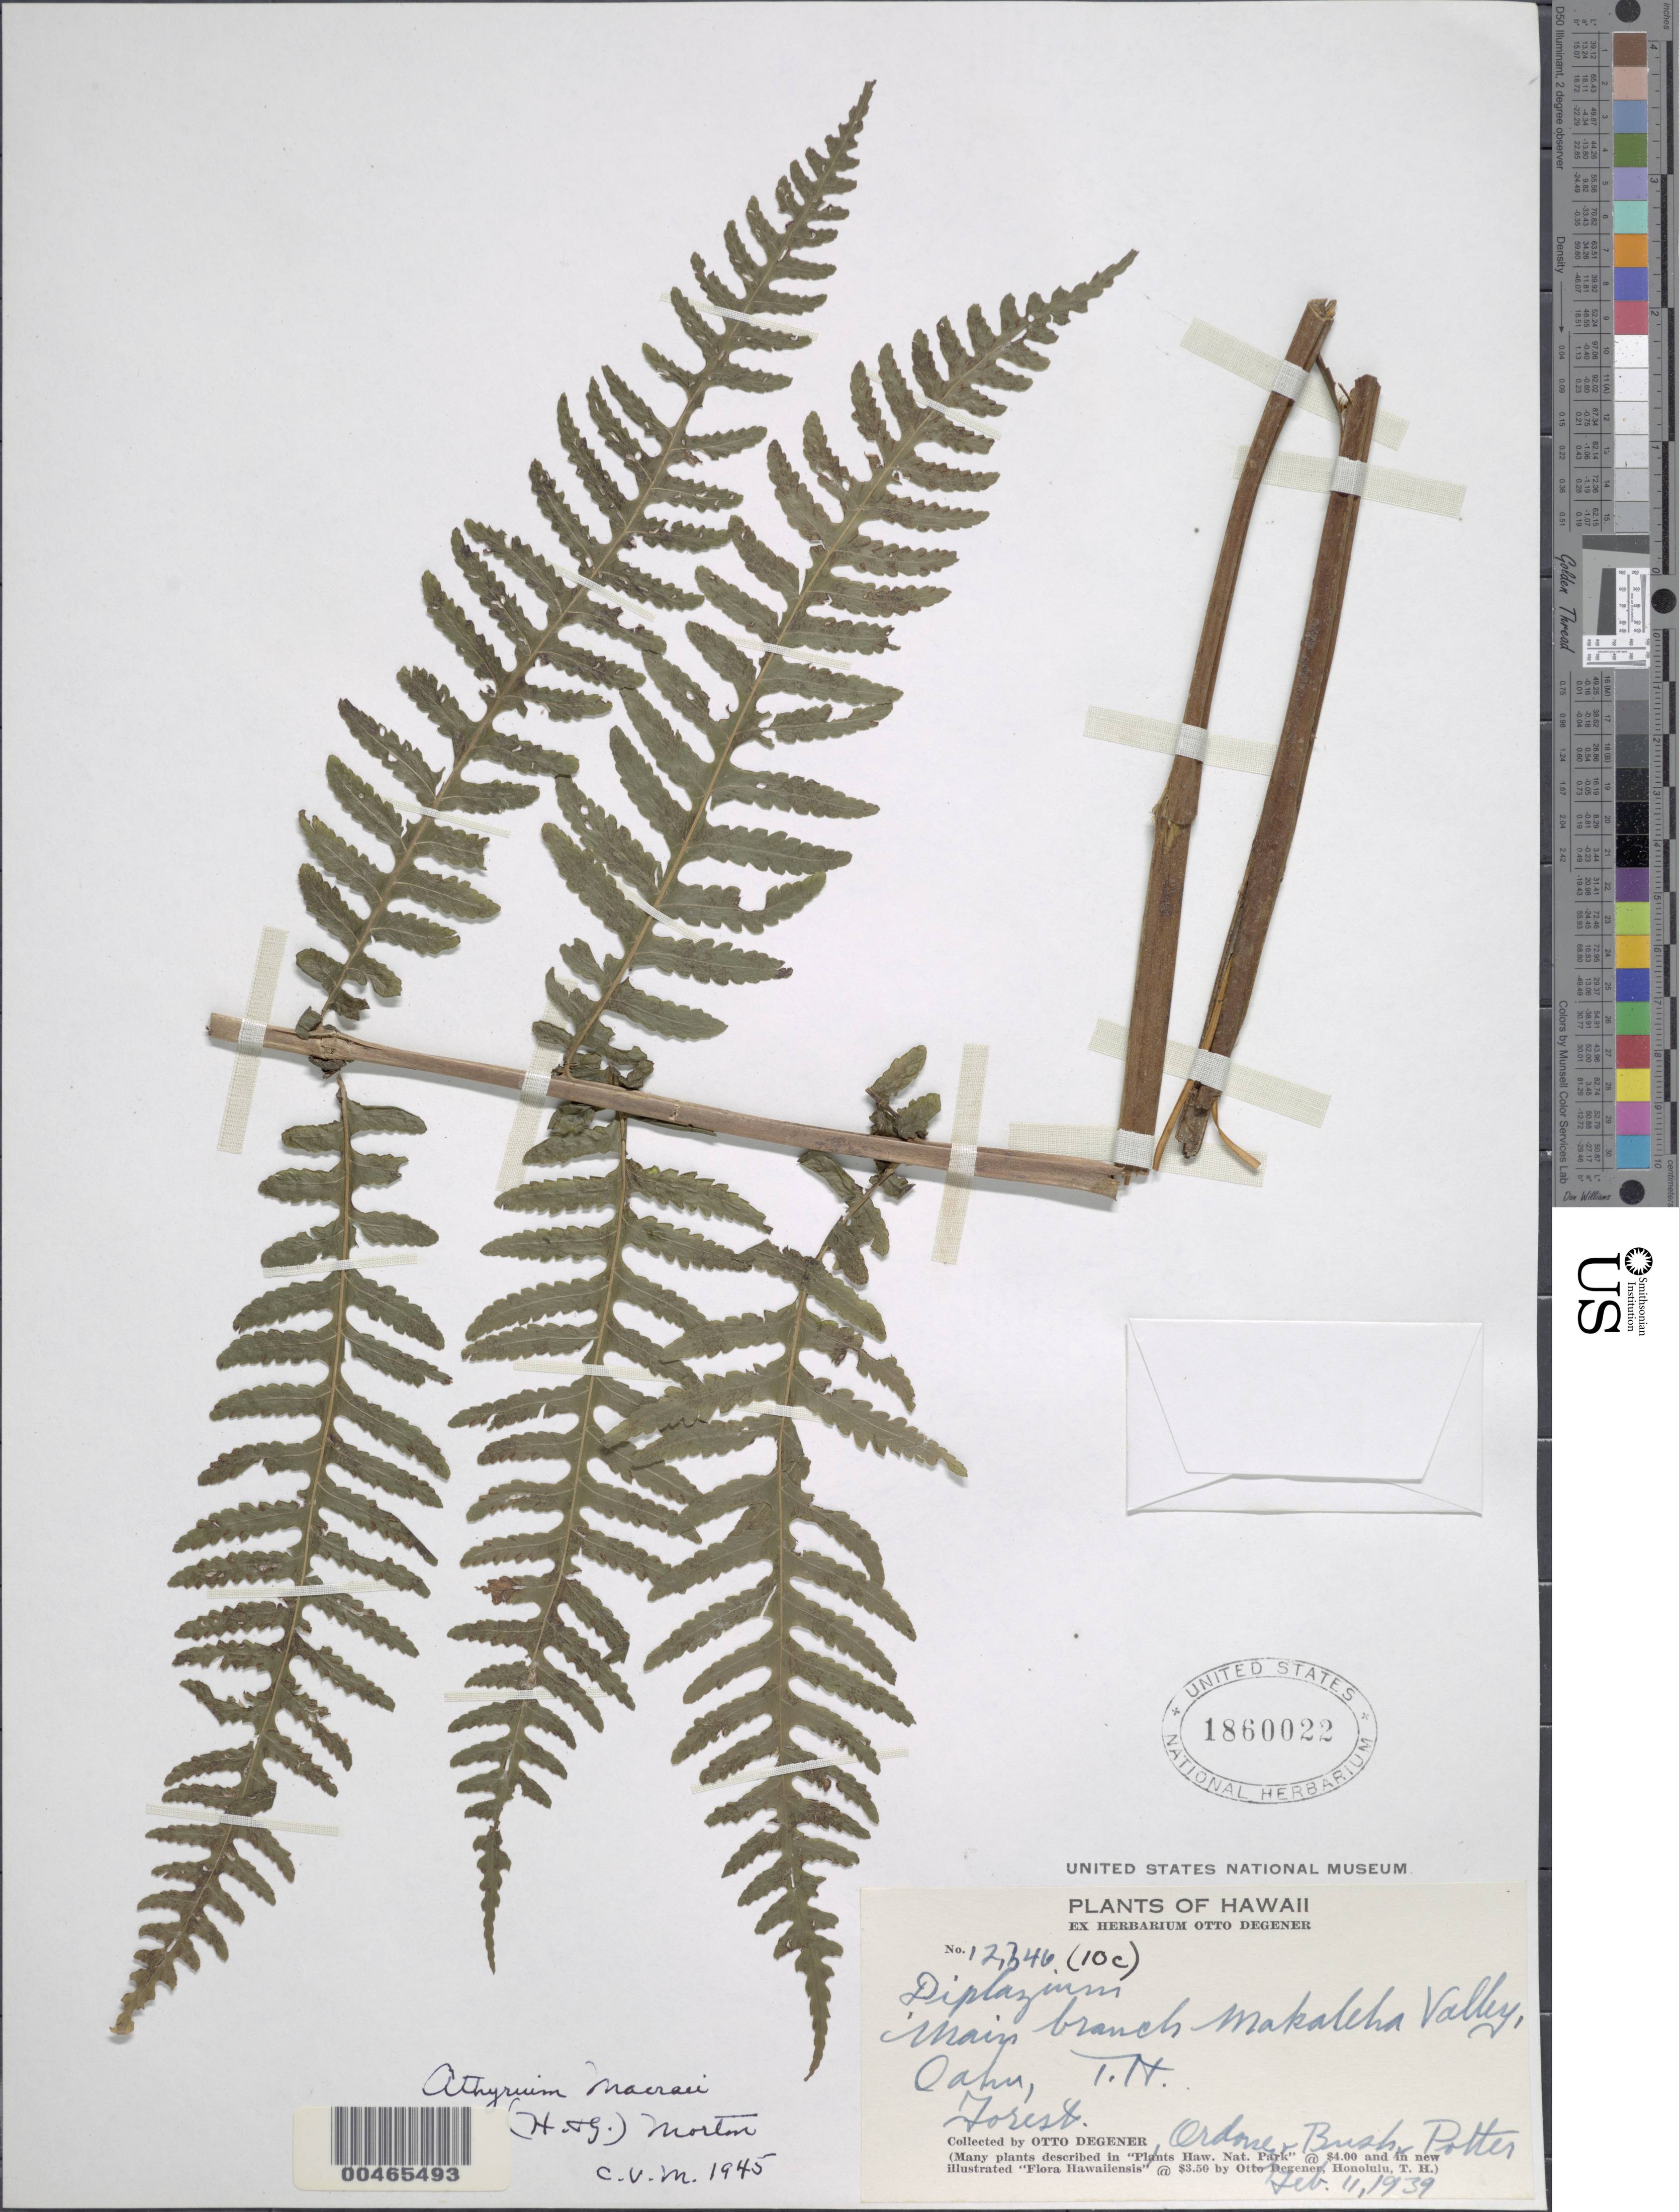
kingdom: Plantae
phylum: Tracheophyta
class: Polypodiopsida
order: Polypodiales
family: Athyriaceae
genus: Deparia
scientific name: Deparia prolifera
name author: (Kaulf.) Hook. & Grev.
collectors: O. Degener, Ordonez, B. F. Bush & Potter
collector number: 12346(10c)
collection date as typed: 11 Feb 1939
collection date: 1939-02-11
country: United States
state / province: Hawaii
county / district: Honolulu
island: Oahu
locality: Main branch Makaleha Valley, Oahu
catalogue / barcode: US 1860022